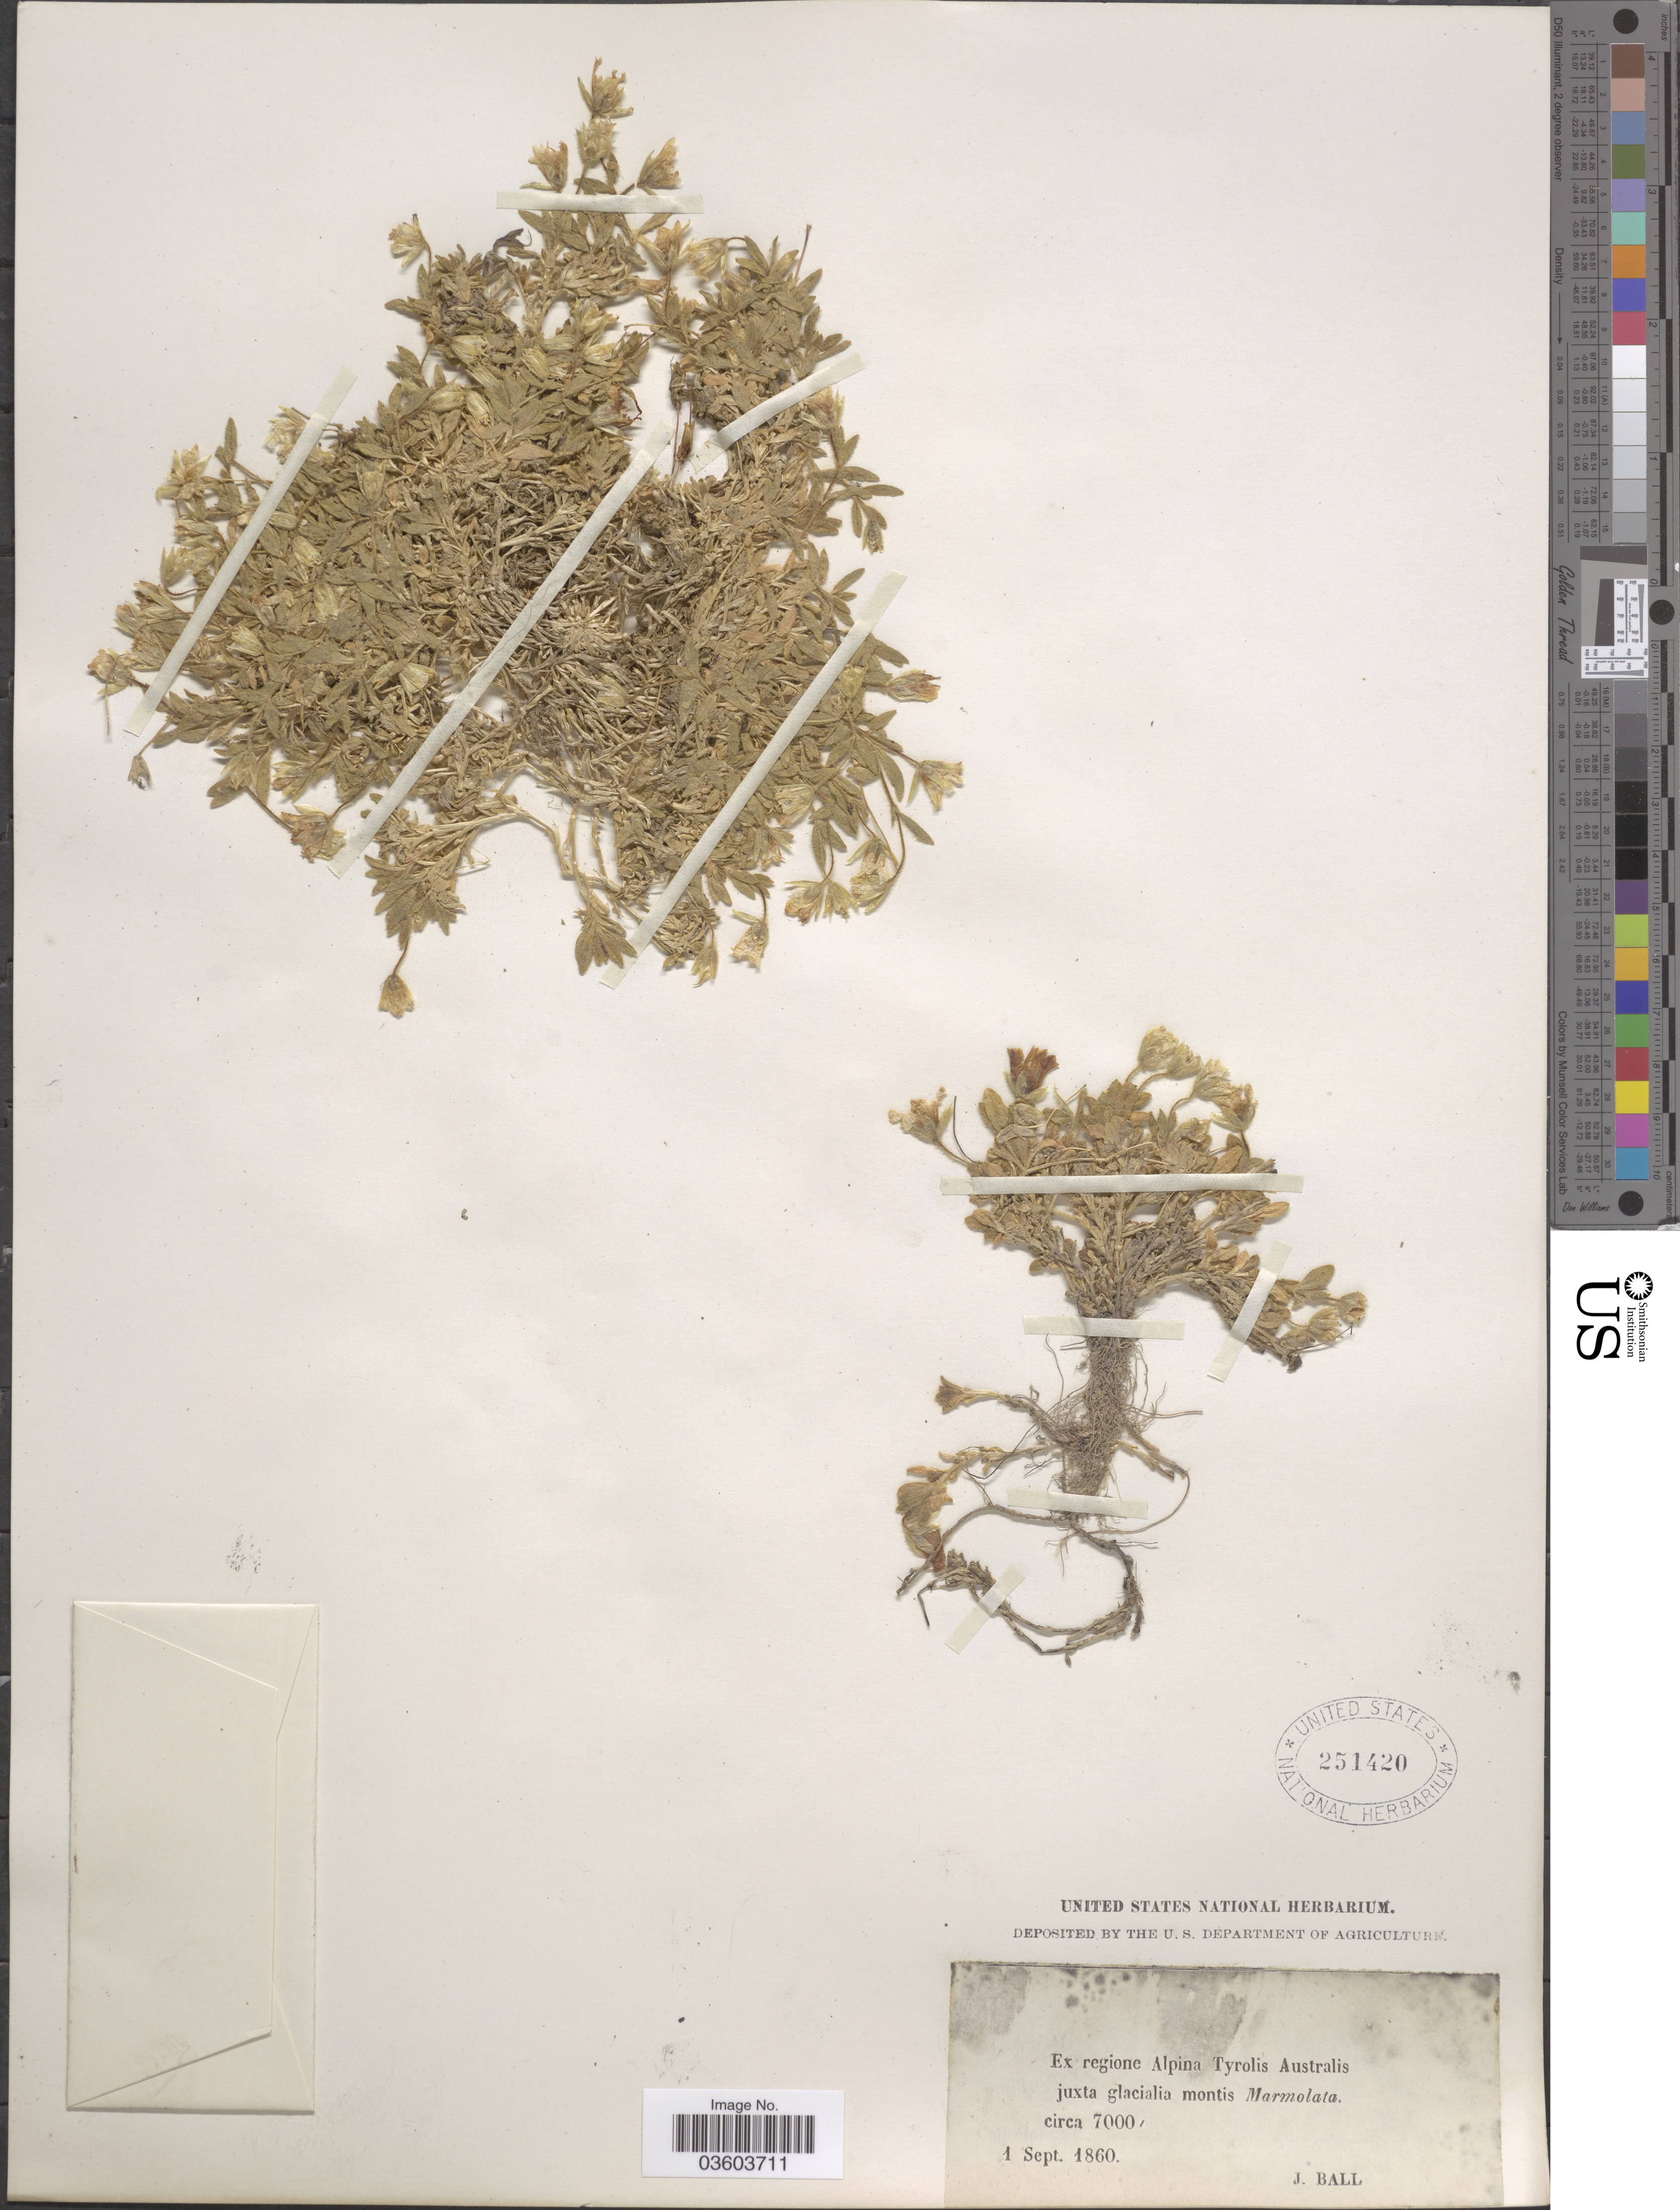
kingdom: Plantae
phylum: Tracheophyta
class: Magnoliopsida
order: Caryophyllales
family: Caryophyllaceae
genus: Cerastium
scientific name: Cerastium sp.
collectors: J. Ball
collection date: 1860-09-01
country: Italy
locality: Ex regione Alpina Tyrolis Australis juxta glacialia montis Marmolata.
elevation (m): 2134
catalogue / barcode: US 251420